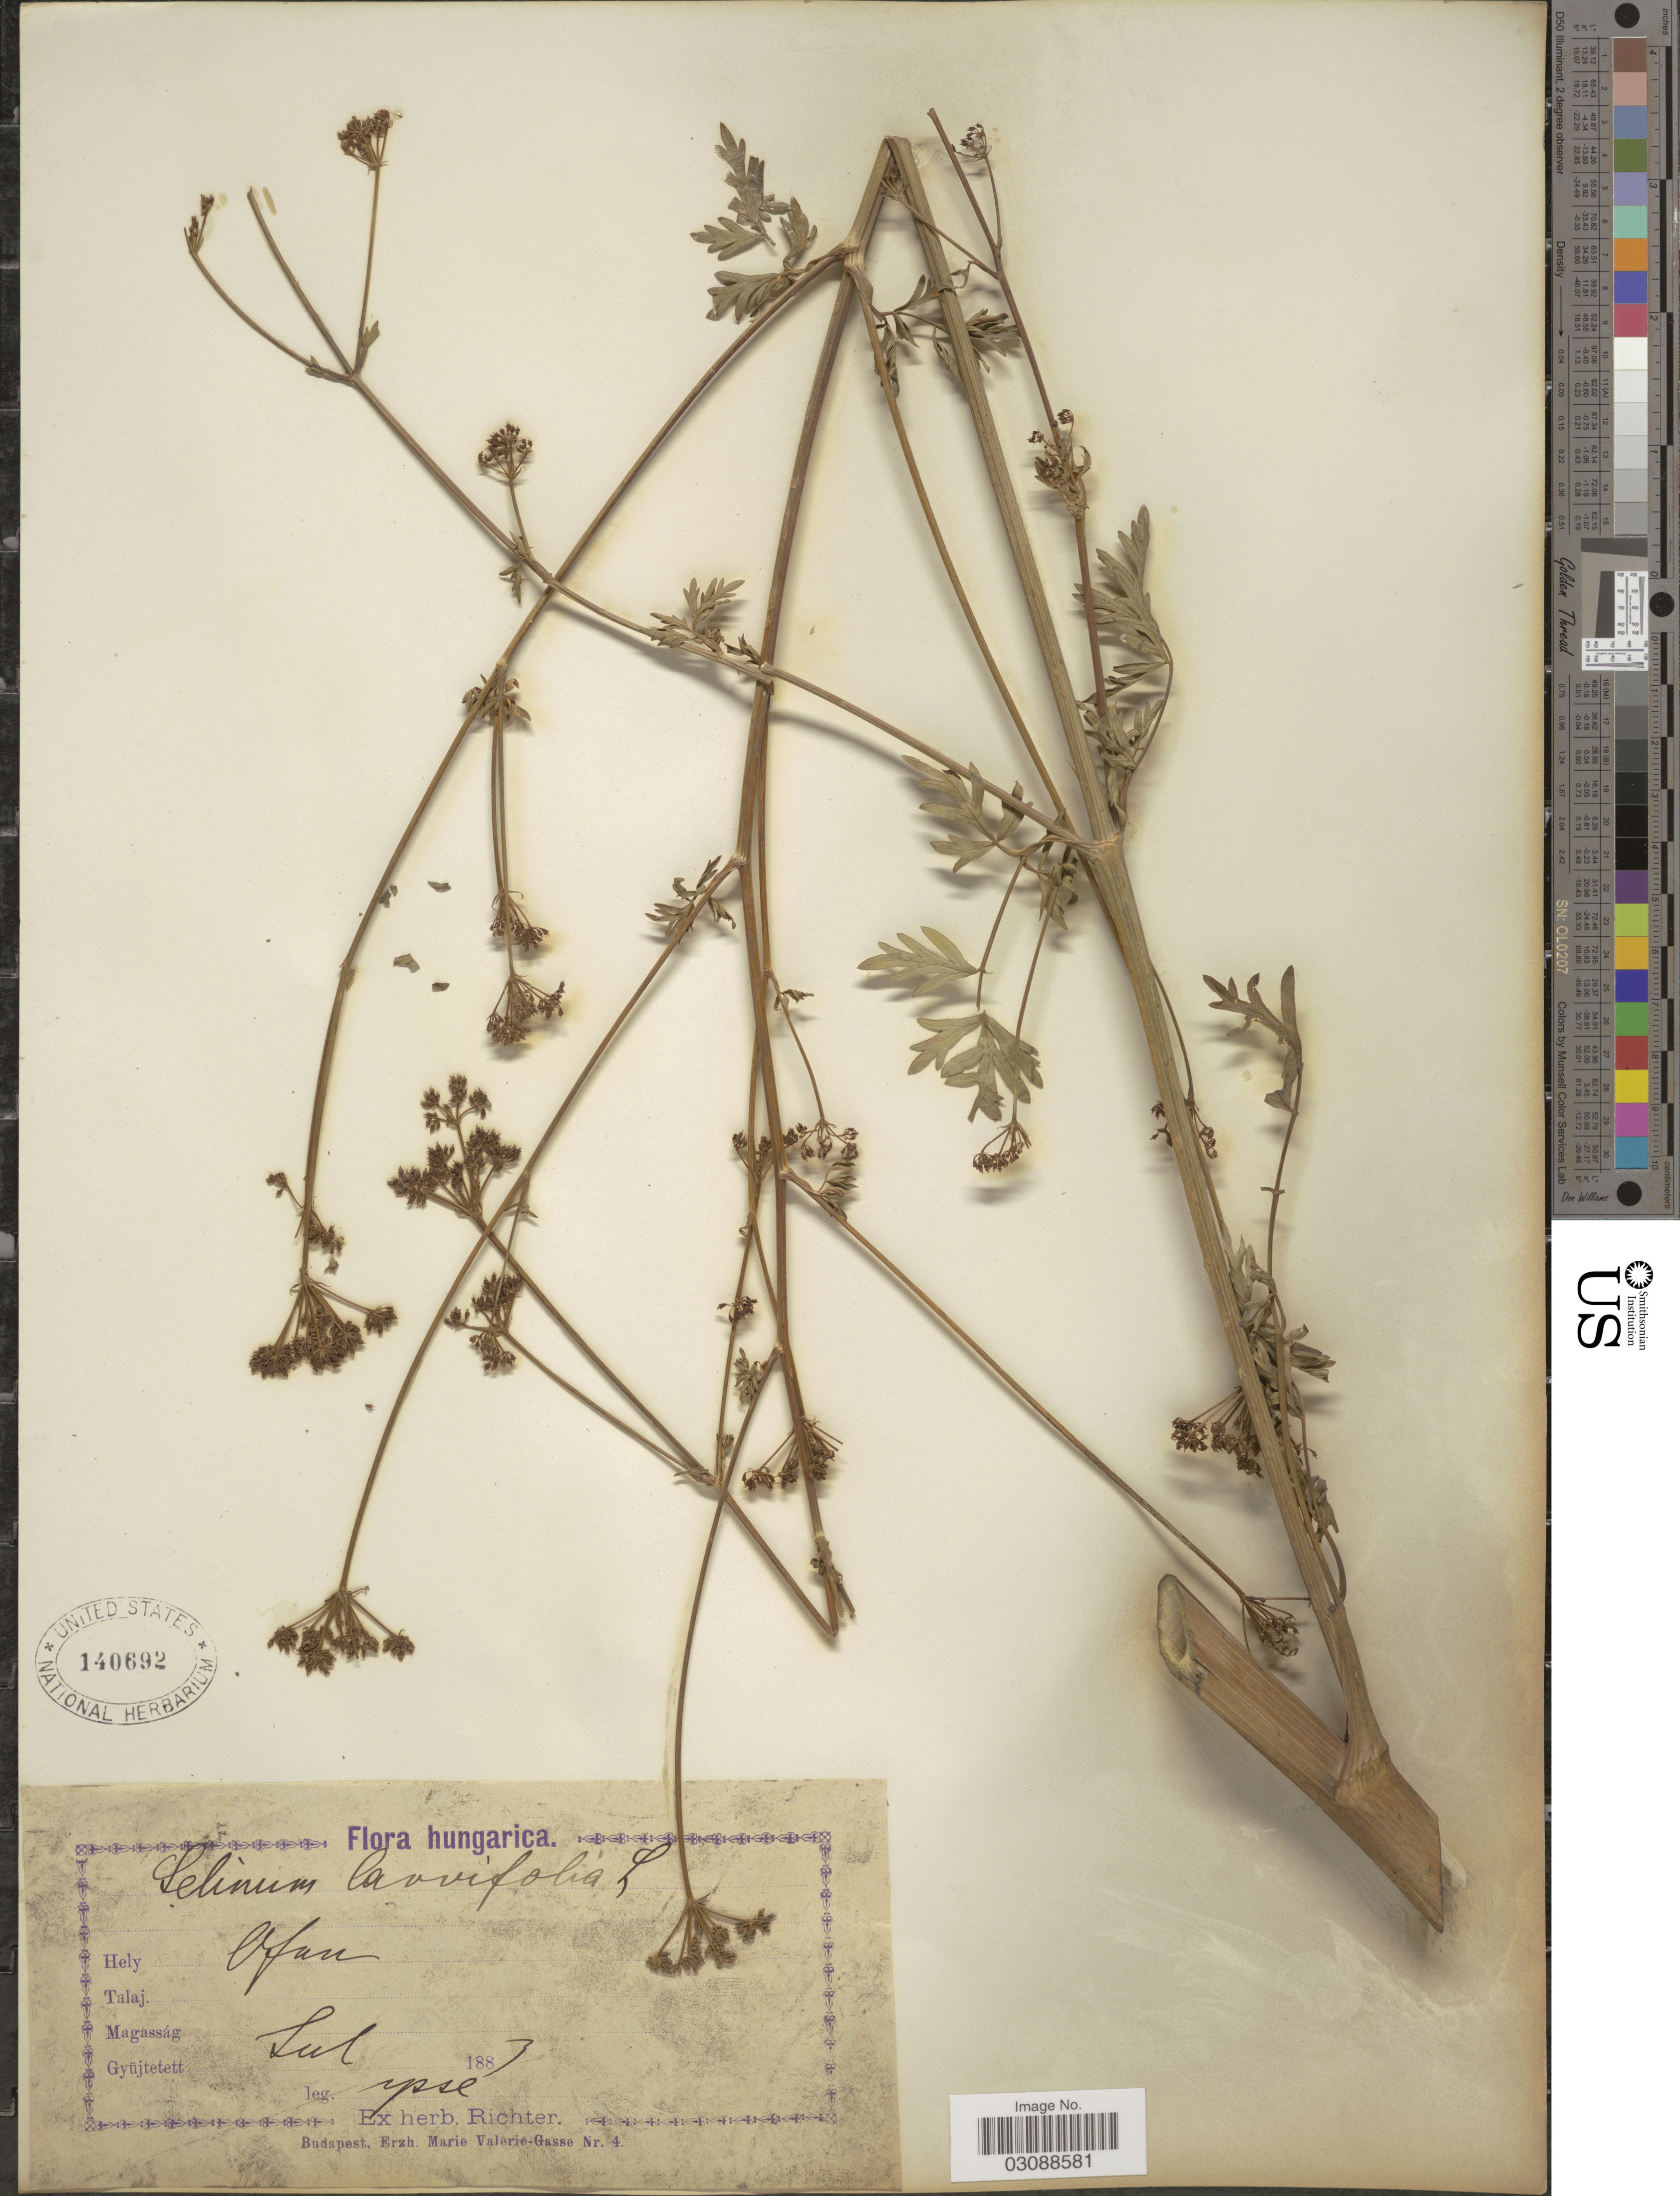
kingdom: Plantae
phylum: Tracheophyta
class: Magnoliopsida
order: Apiales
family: Apiaceae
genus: Selinum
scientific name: Selinum carvifolia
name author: (L.) L.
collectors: -- Richter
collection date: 1883-07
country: Hungary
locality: Ofan.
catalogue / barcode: US 140692